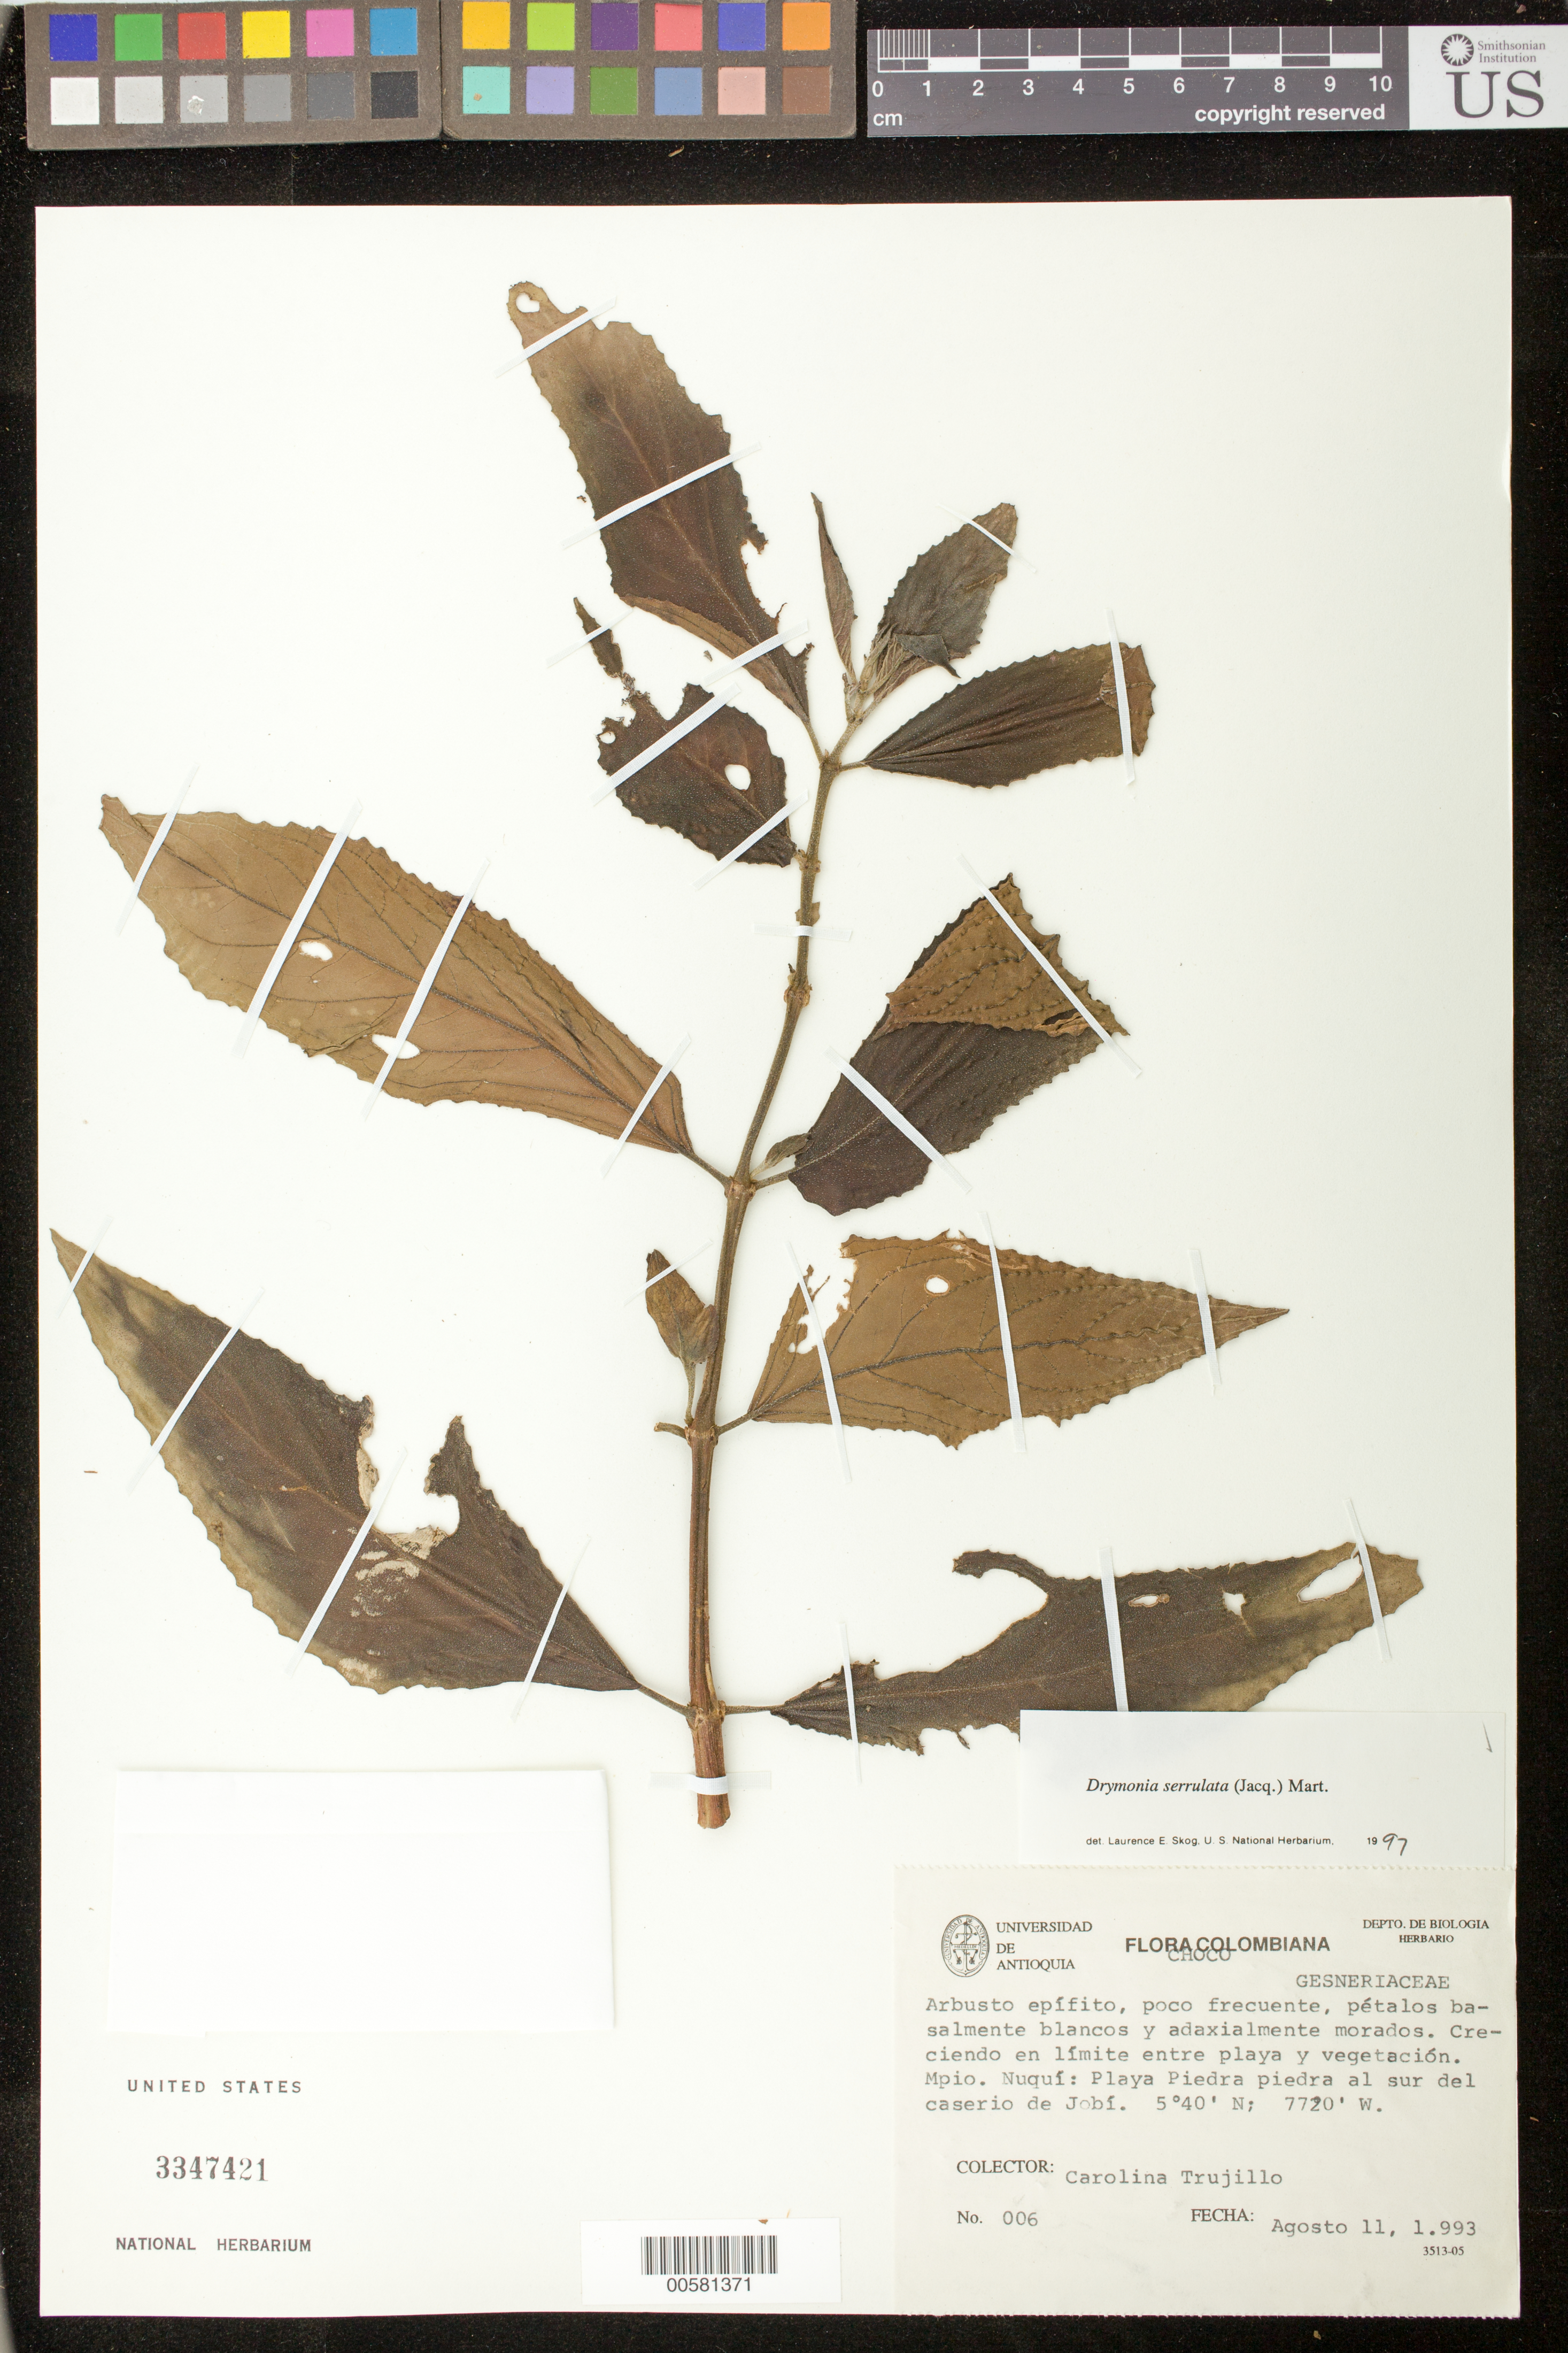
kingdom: Plantae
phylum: Tracheophyta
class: Magnoliopsida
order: Lamiales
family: Gesneriaceae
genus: Drymonia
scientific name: Drymonia serrulata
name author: (Jacq.) Mart.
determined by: Skog, Laurence E.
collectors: C. Trujillo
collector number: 6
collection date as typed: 11 Aug 1993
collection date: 1993-08-11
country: Colombia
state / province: Chocó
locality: Mpio. Nuquí: Playa Piedra piedra al sur del caserio de Jobí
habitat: Cresciendo en límite entre playa y vegetación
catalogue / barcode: US 3347421